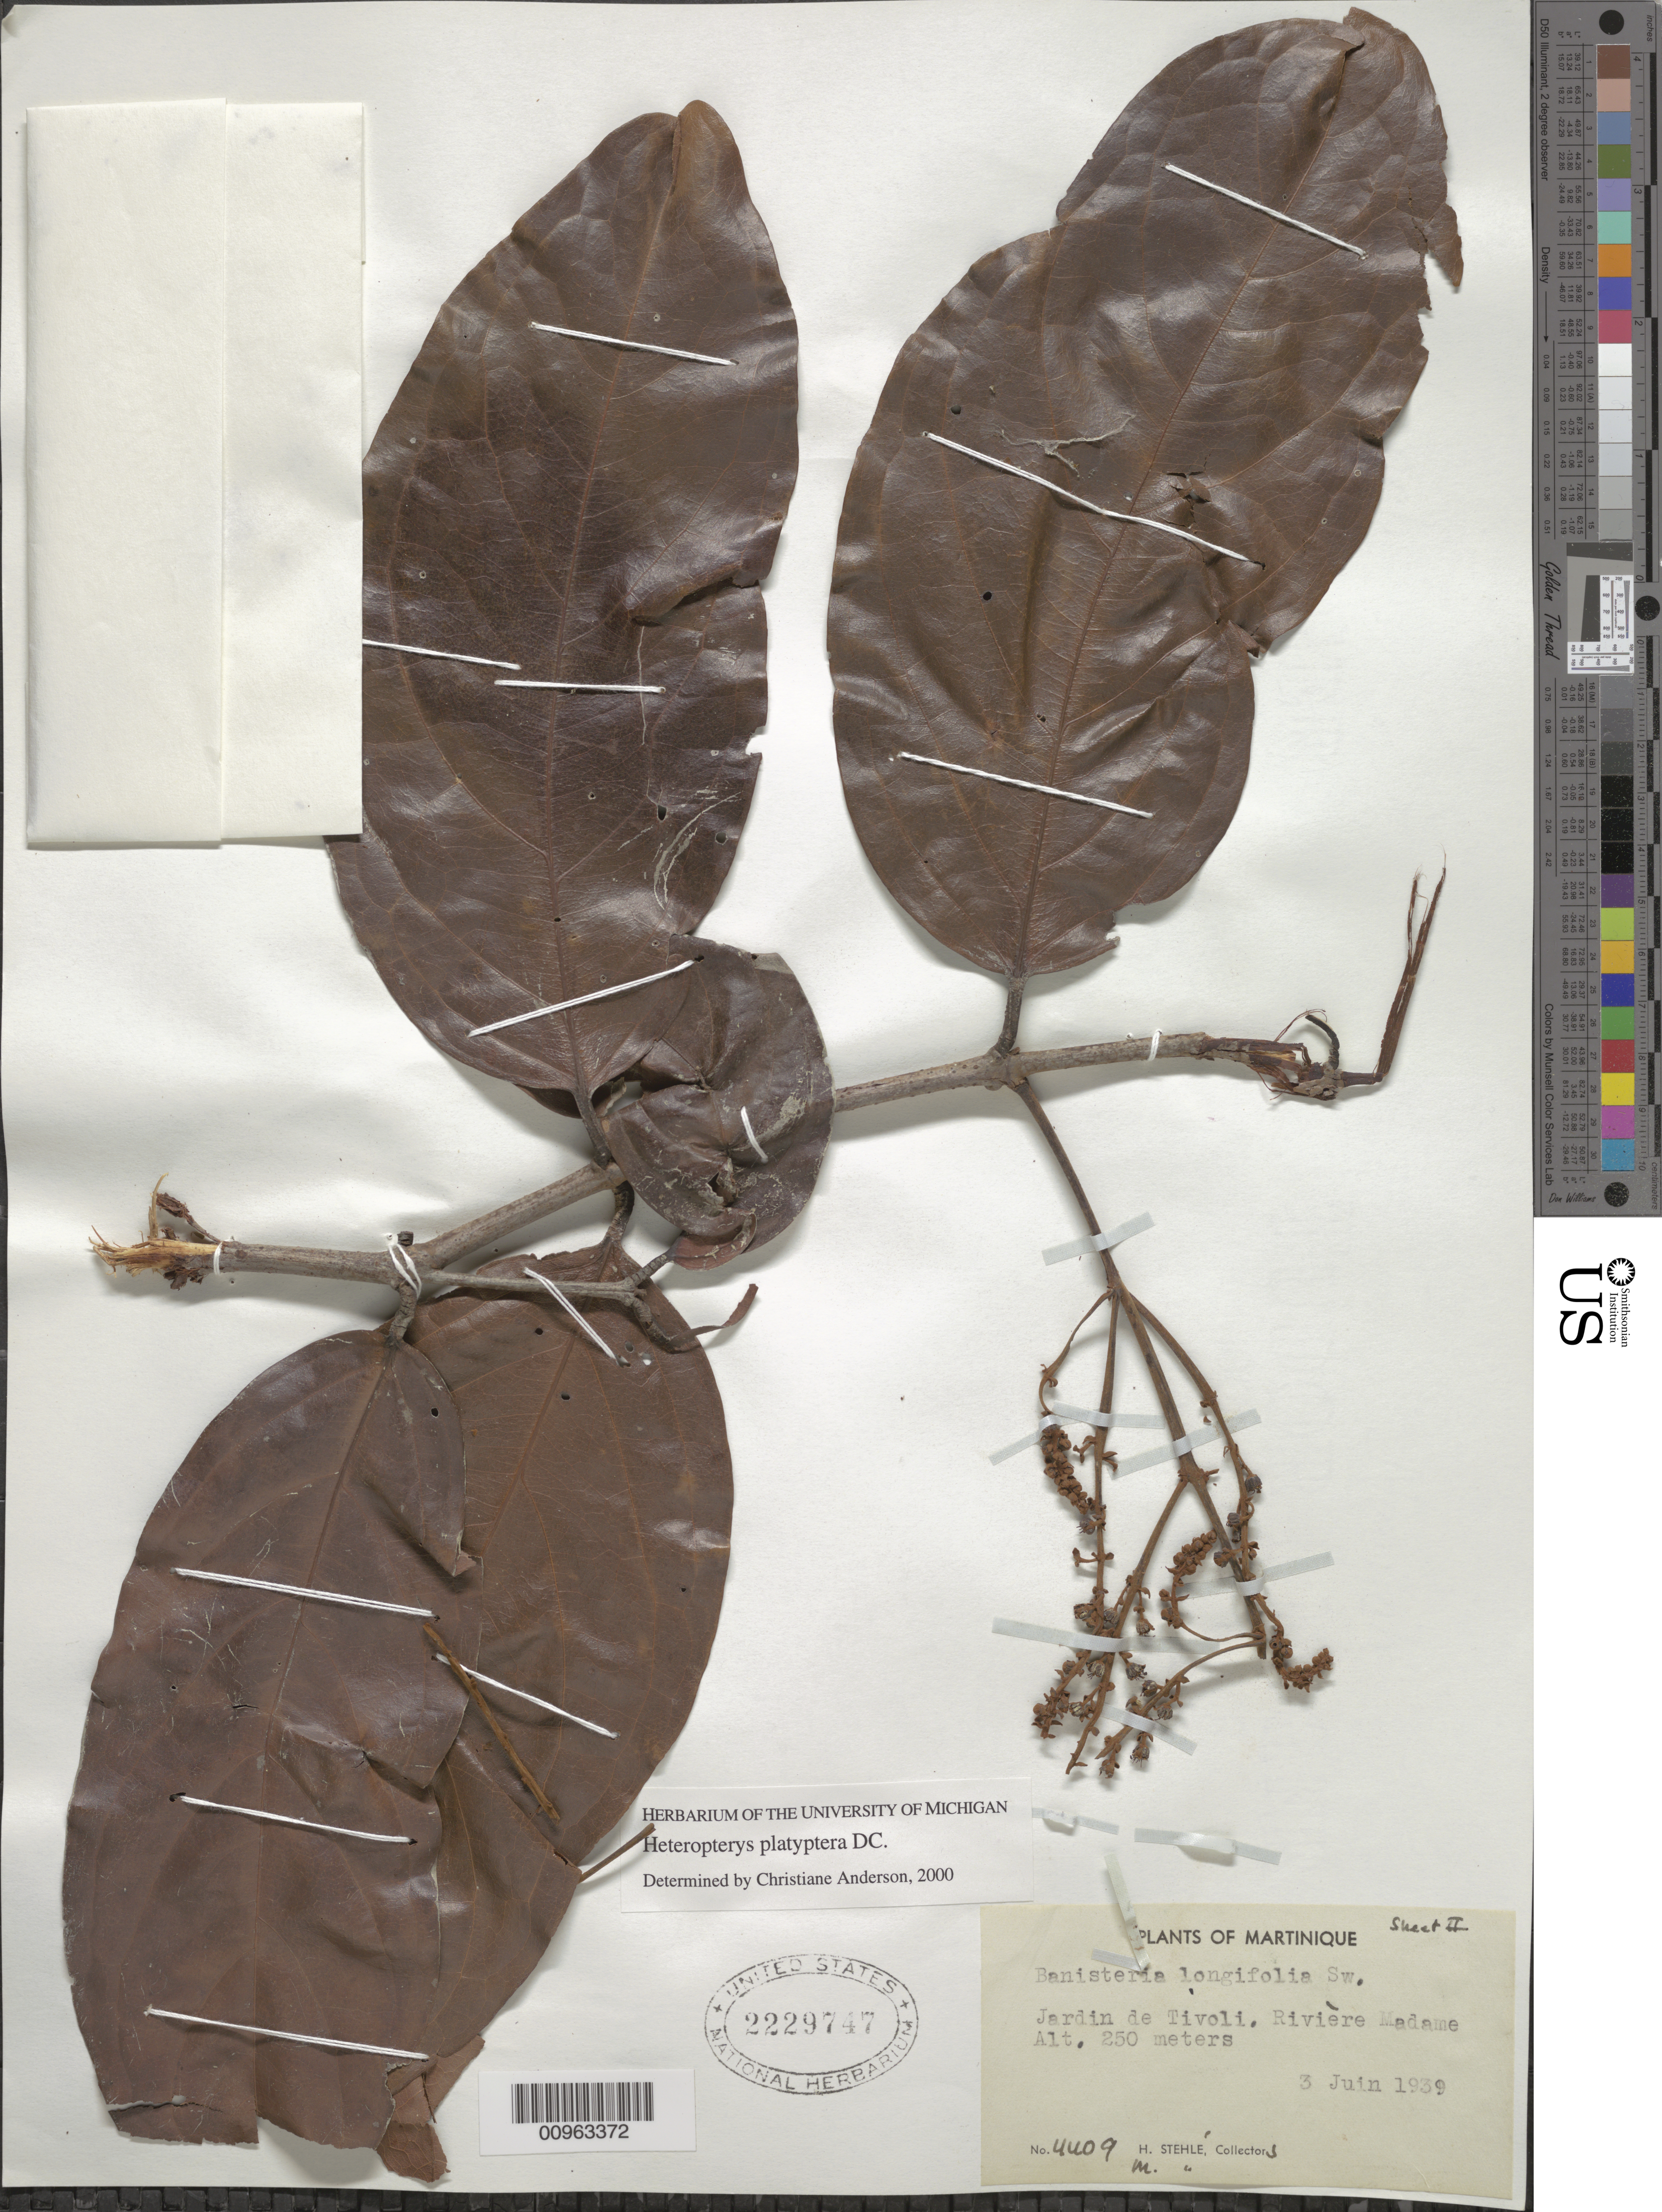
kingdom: Plantae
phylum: Tracheophyta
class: Magnoliopsida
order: Malpighiales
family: Malpighiaceae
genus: Heteropterys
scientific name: Heteropterys platyptera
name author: DC.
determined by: Anderson, C.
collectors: H. Stehlé & M. Stehlé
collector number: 4409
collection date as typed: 03 Jun 1939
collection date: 1939-06-03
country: Martinique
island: Martinique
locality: Jardin de Tivoli, Rivière Madame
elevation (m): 250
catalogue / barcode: US 2229747